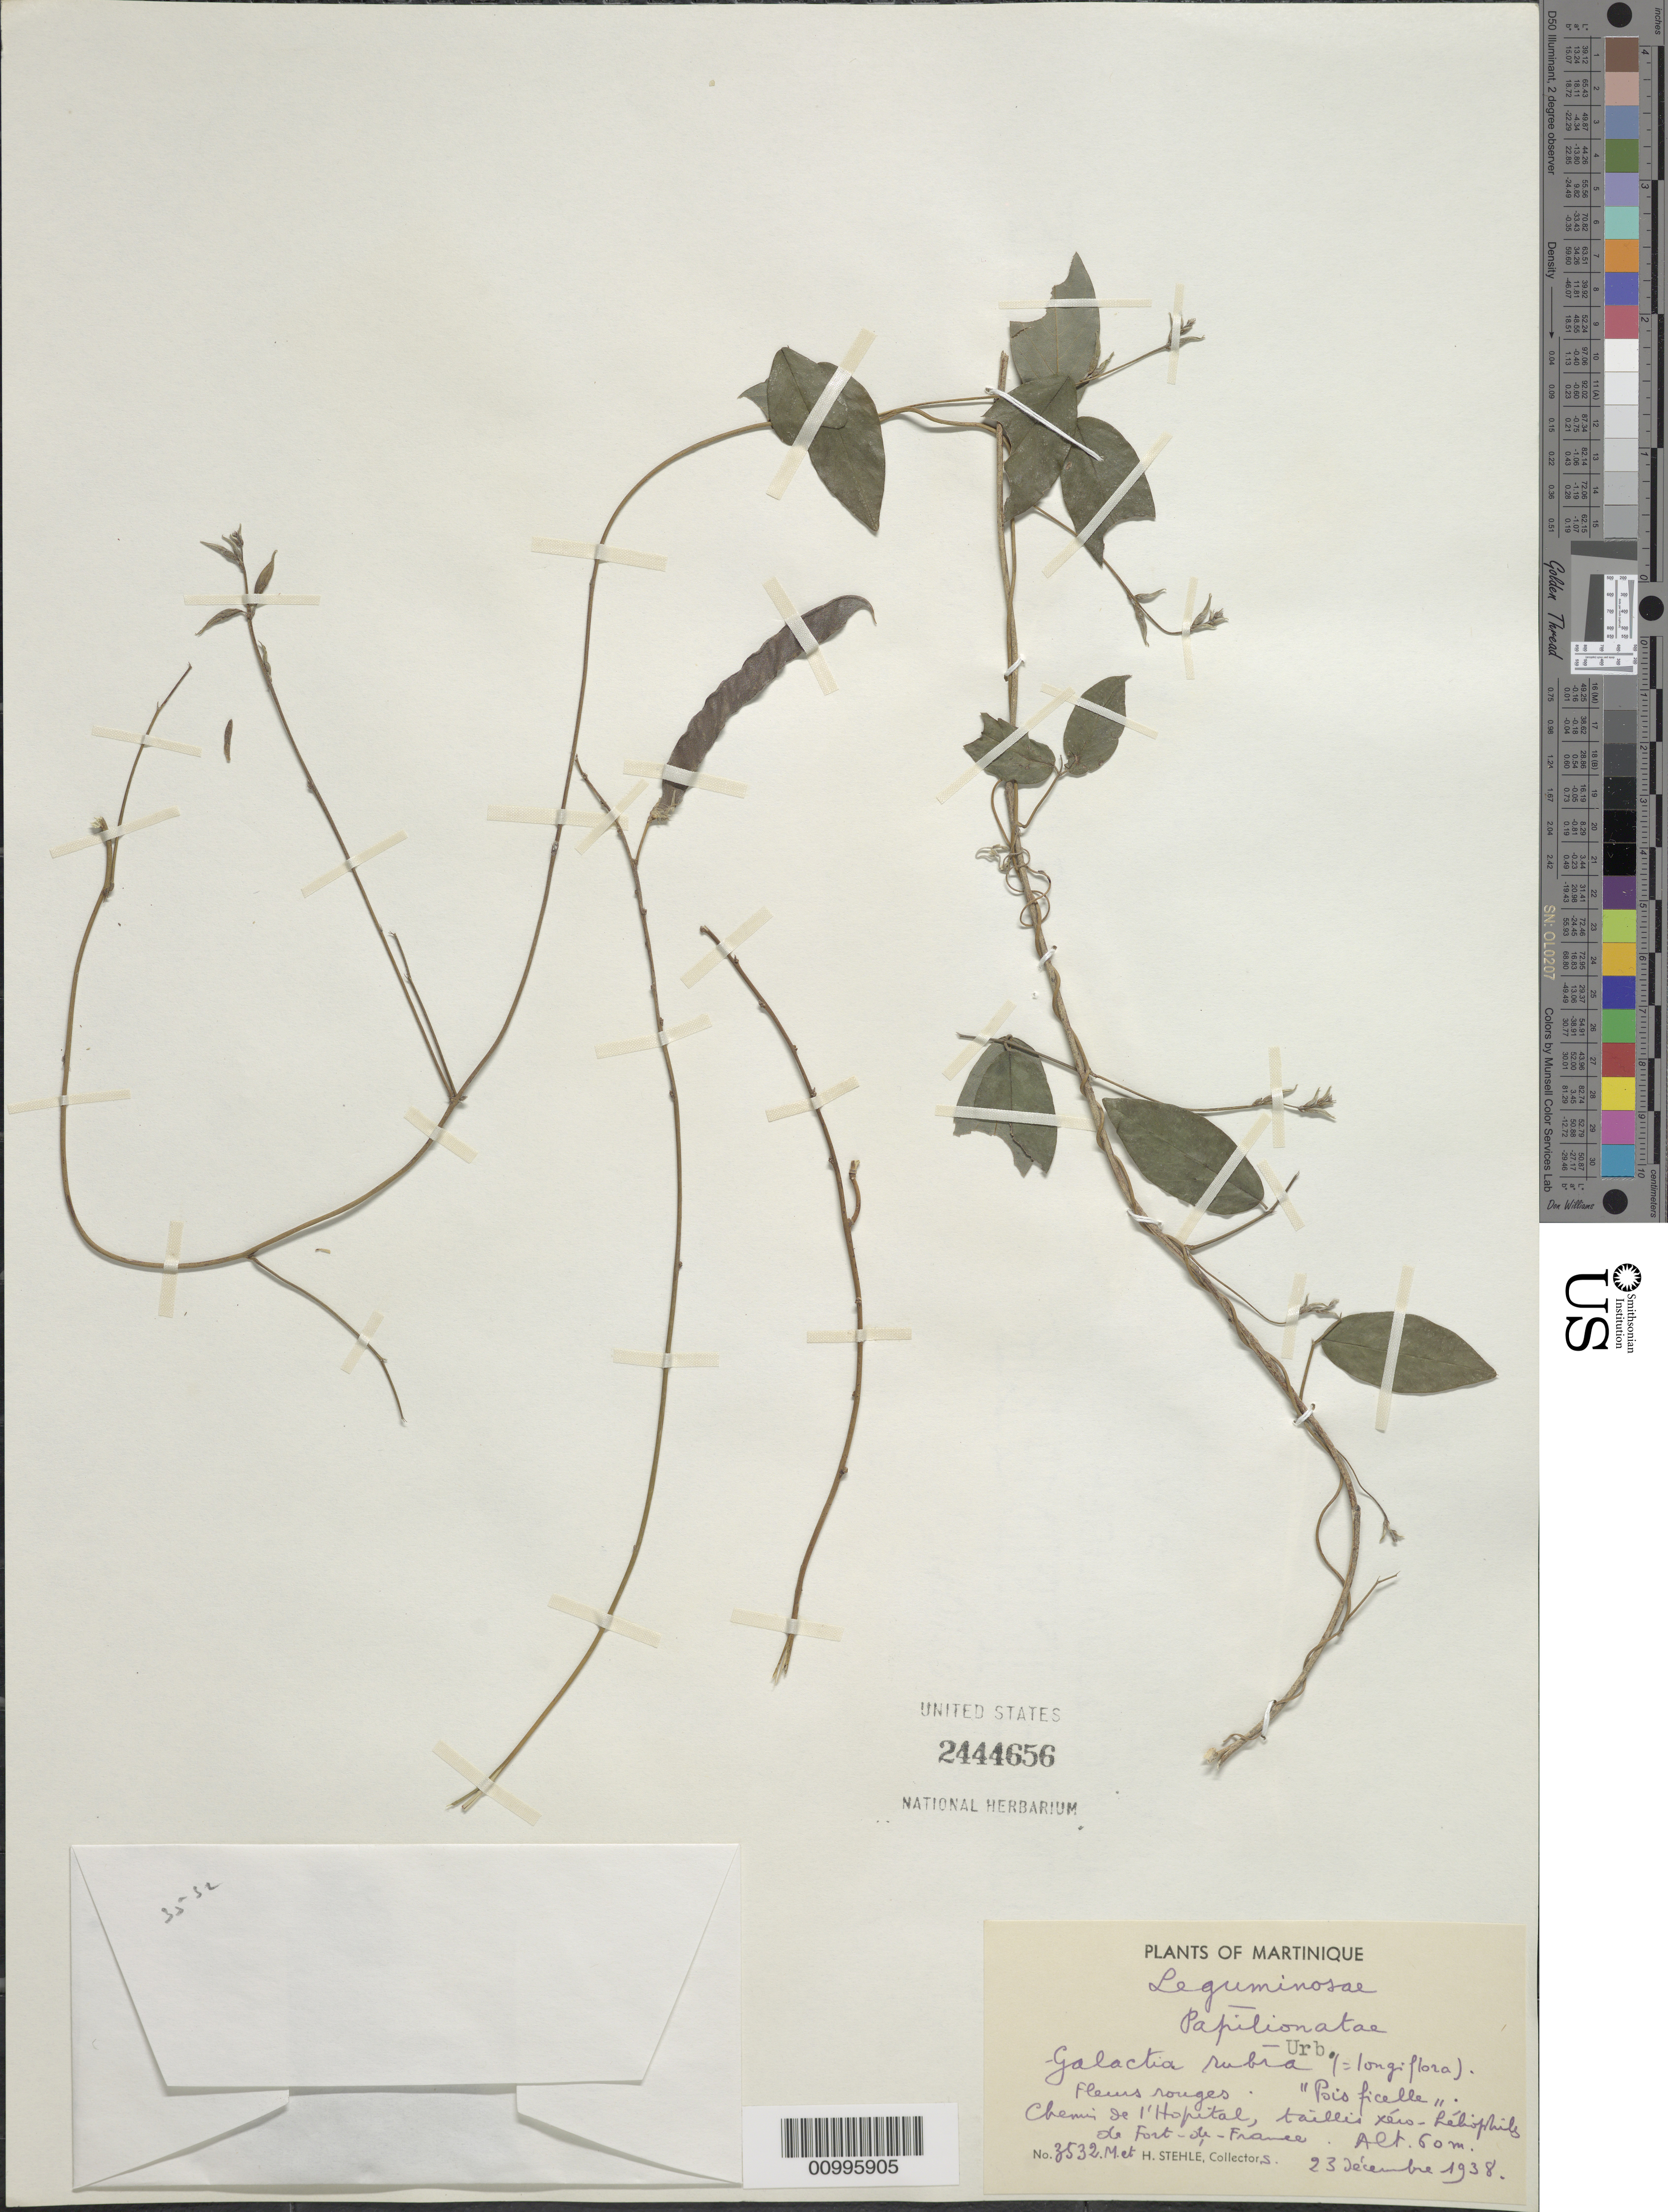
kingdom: Plantae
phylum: Tracheophyta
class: Magnoliopsida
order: Fabales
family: Fabaceae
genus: Galactia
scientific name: Galactia rubra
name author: (Jacq.) Urb.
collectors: H. Stehlé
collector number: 3532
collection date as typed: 23 Dec 1938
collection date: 1938-12-23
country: Martinique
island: Martinique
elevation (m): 60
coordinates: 0 N, 0 E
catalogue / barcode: US 2444656